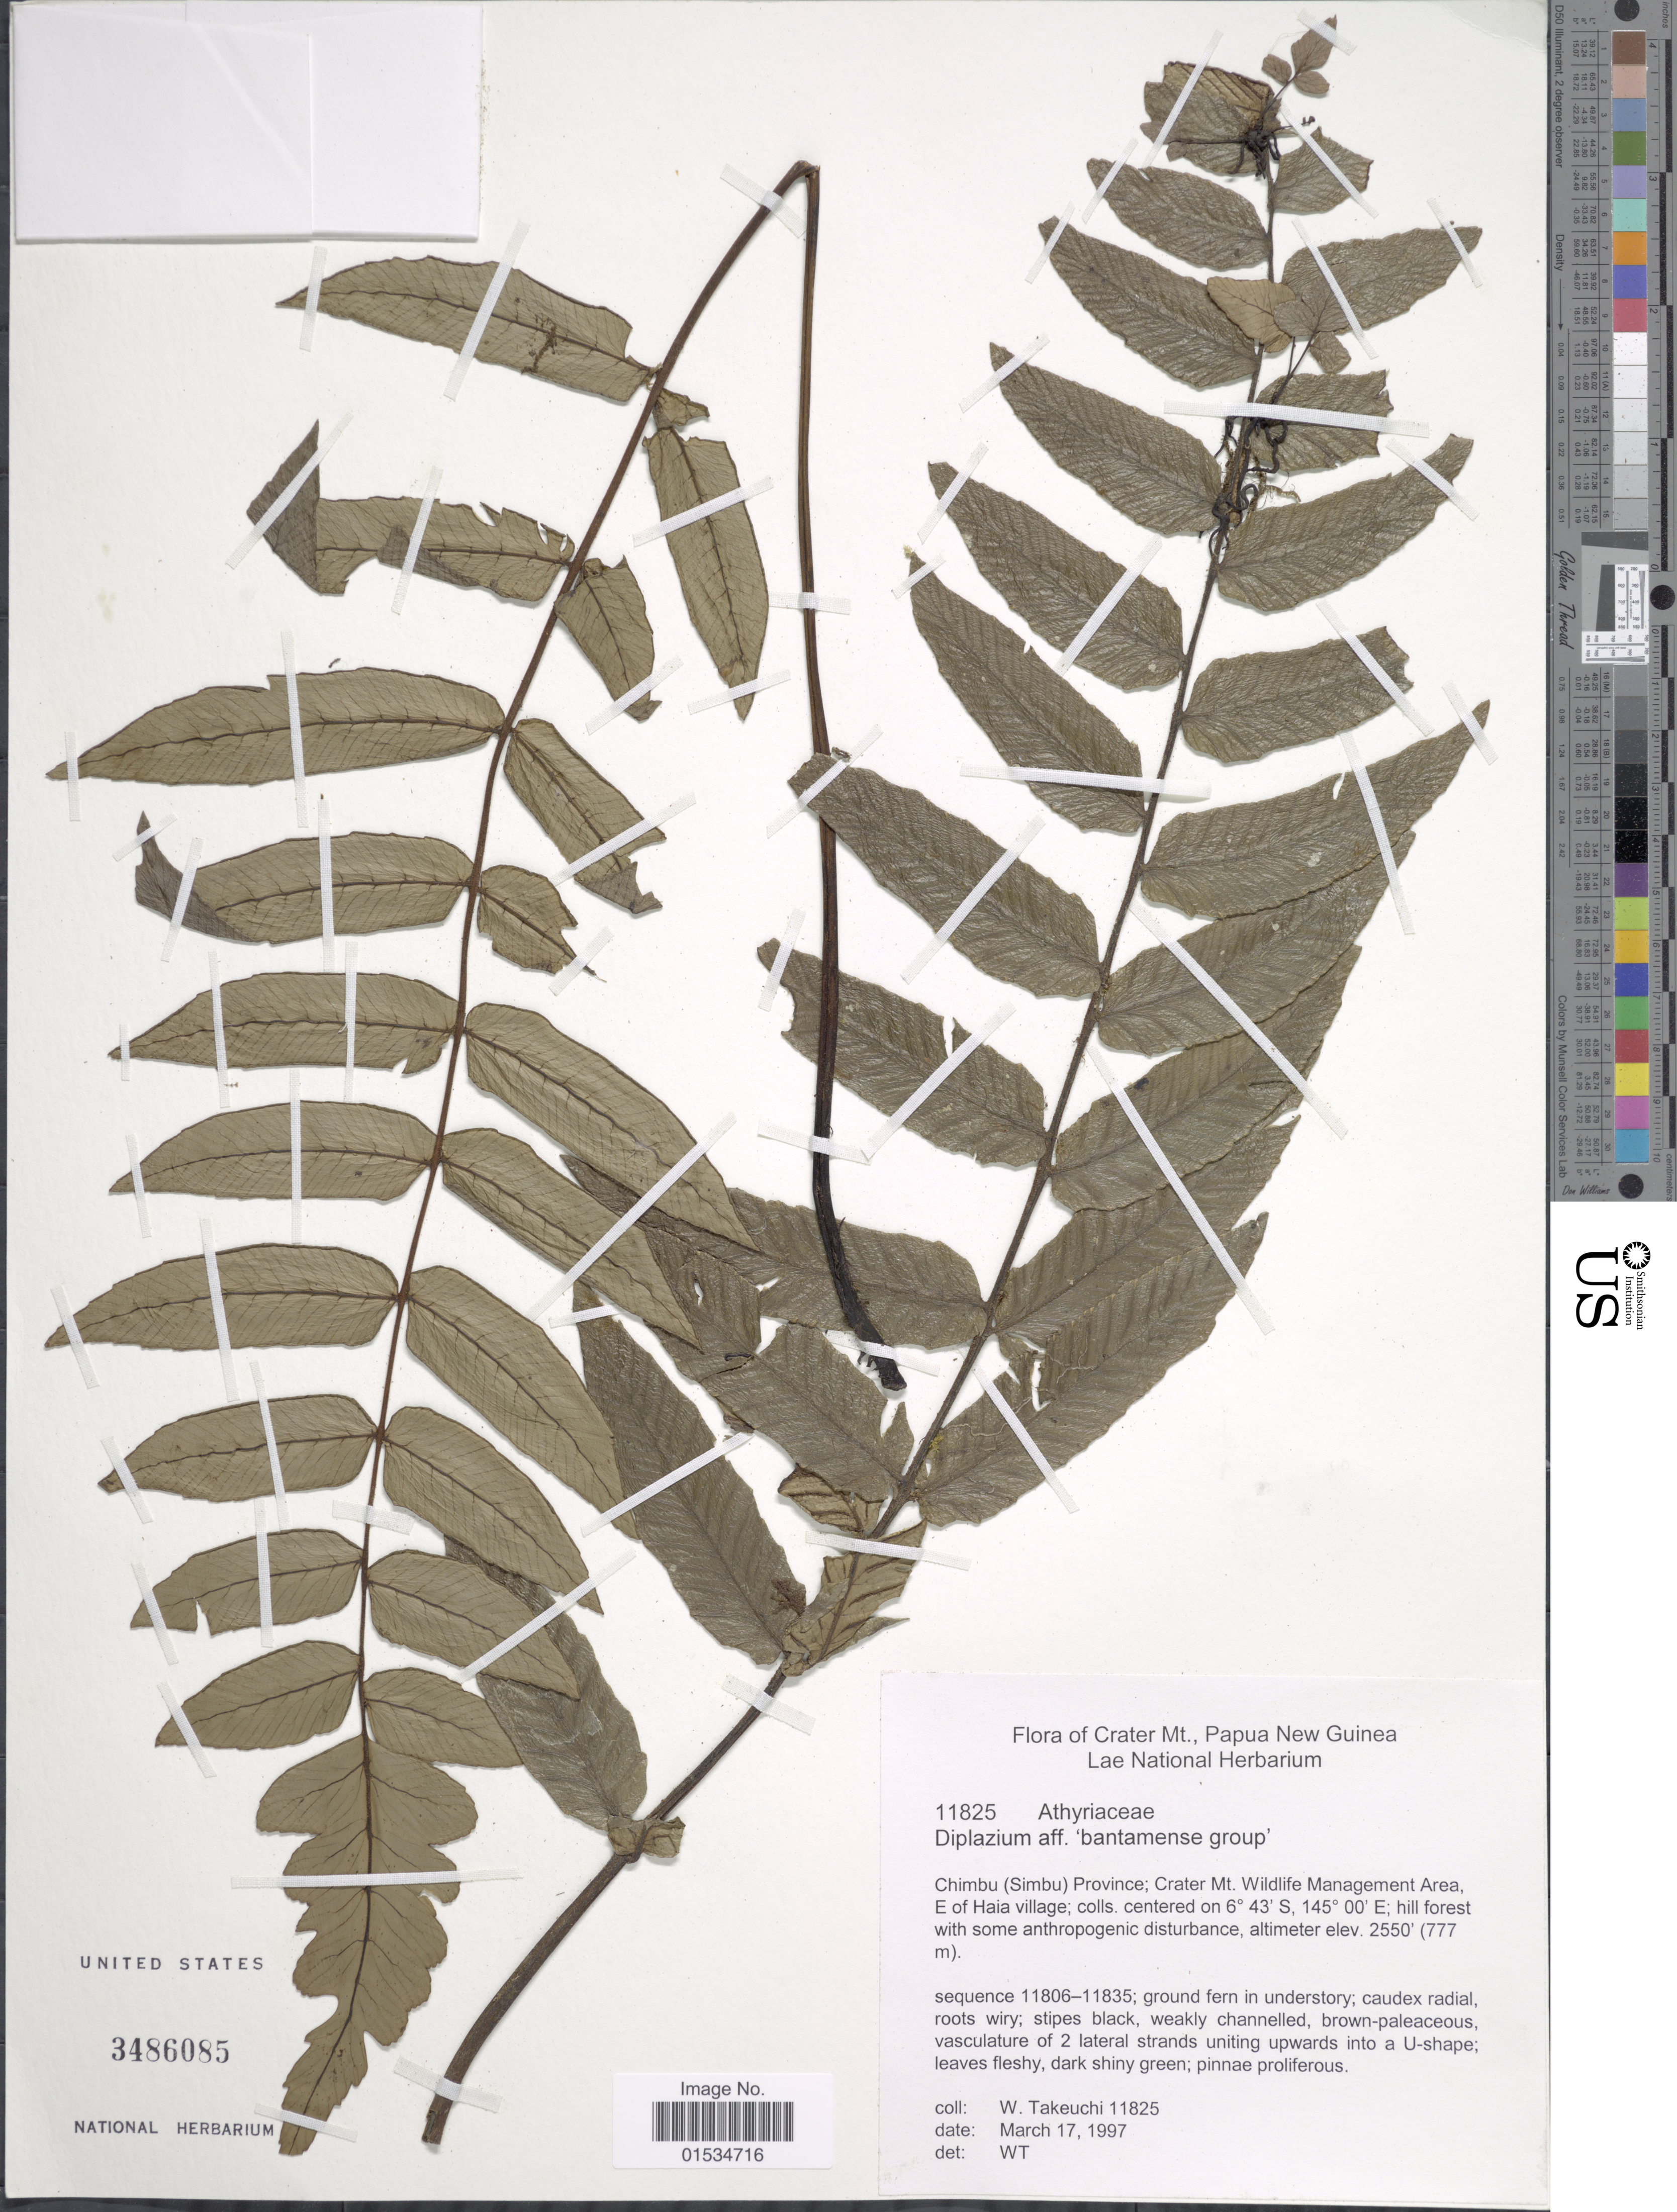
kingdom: Plantae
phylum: Tracheophyta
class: Polypodiopsida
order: Polypodiales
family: Athyriaceae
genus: Diplazium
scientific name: Diplazium bantamense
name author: Blume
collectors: W. Takeuchi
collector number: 11825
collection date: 1997-03-17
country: Papua New Guinea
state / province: Chimbu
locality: Crater Mt.Wildlife Managament Area, (Simbu), E of Haia village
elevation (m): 777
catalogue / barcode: US 3486085